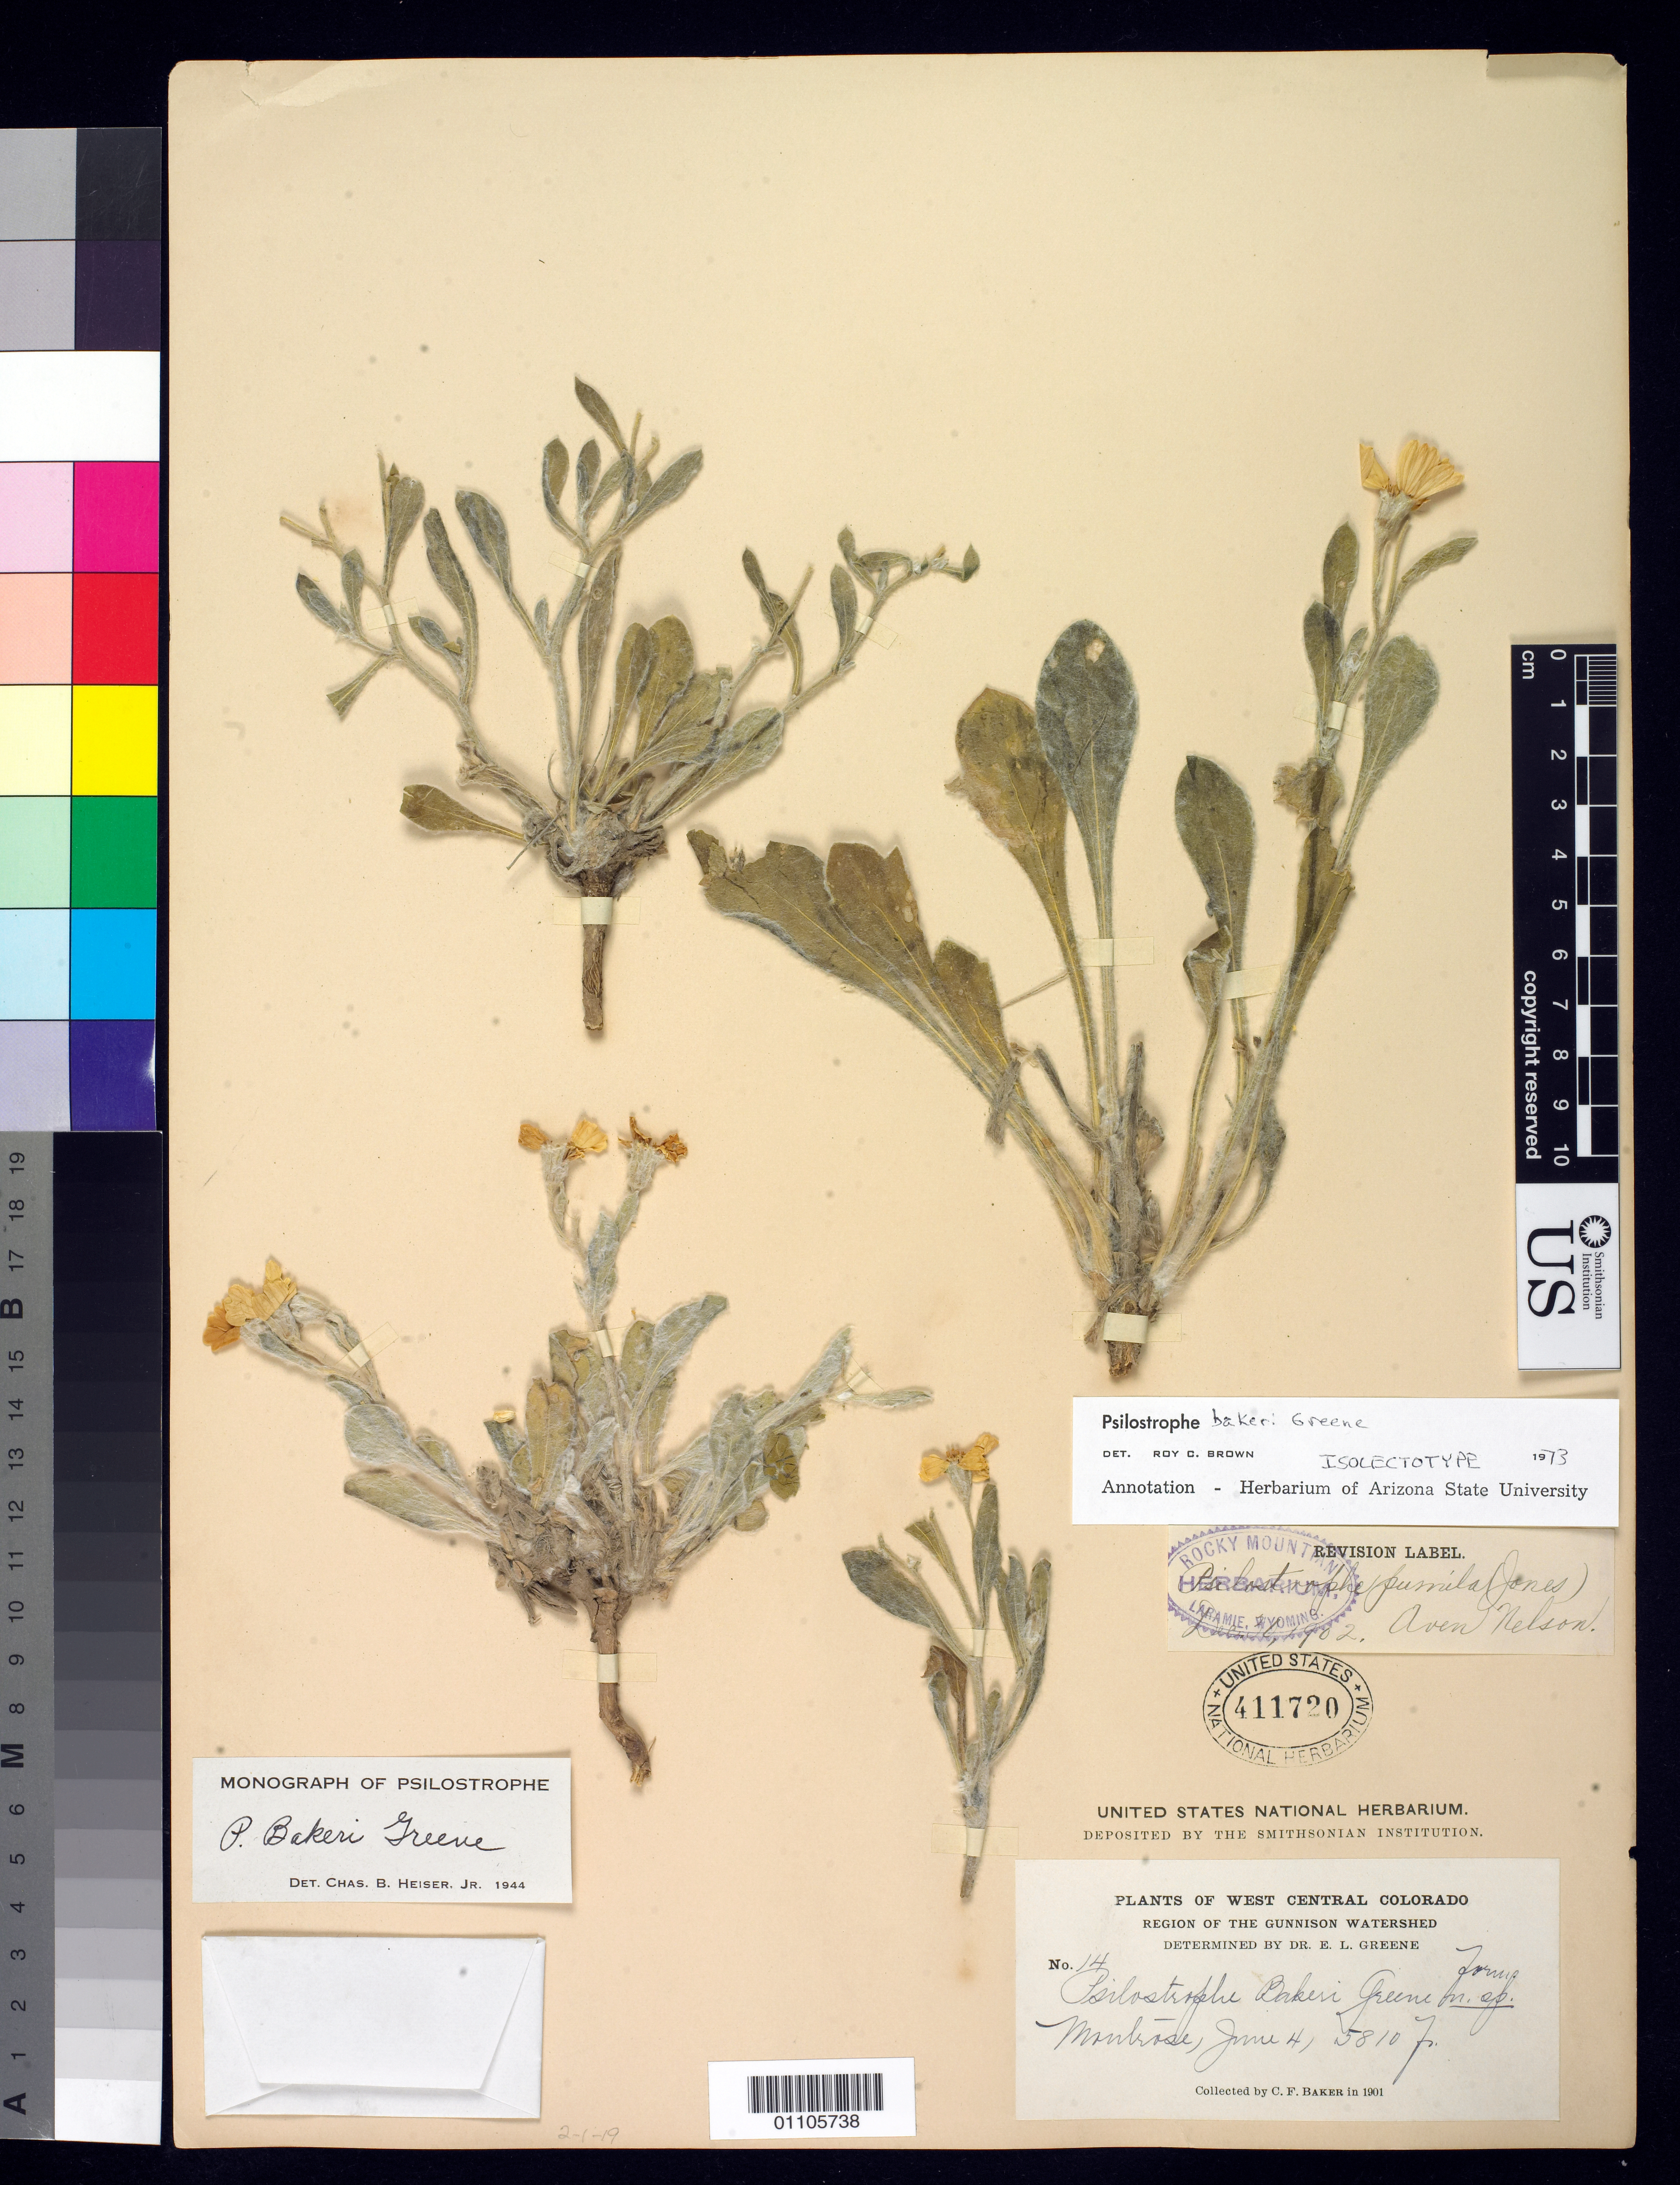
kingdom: Plantae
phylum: Tracheophyta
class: Magnoliopsida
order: Asterales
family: Asteraceae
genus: Psilostrophe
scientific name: Psilostrophe bakeri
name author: Greene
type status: Isolectotype; Syntype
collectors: C. F. Baker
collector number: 14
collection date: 1901-06-04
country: United States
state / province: Colorado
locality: West central Colorado, region of the Gunnison watershed. Montrose.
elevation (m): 1771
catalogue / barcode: US 411720